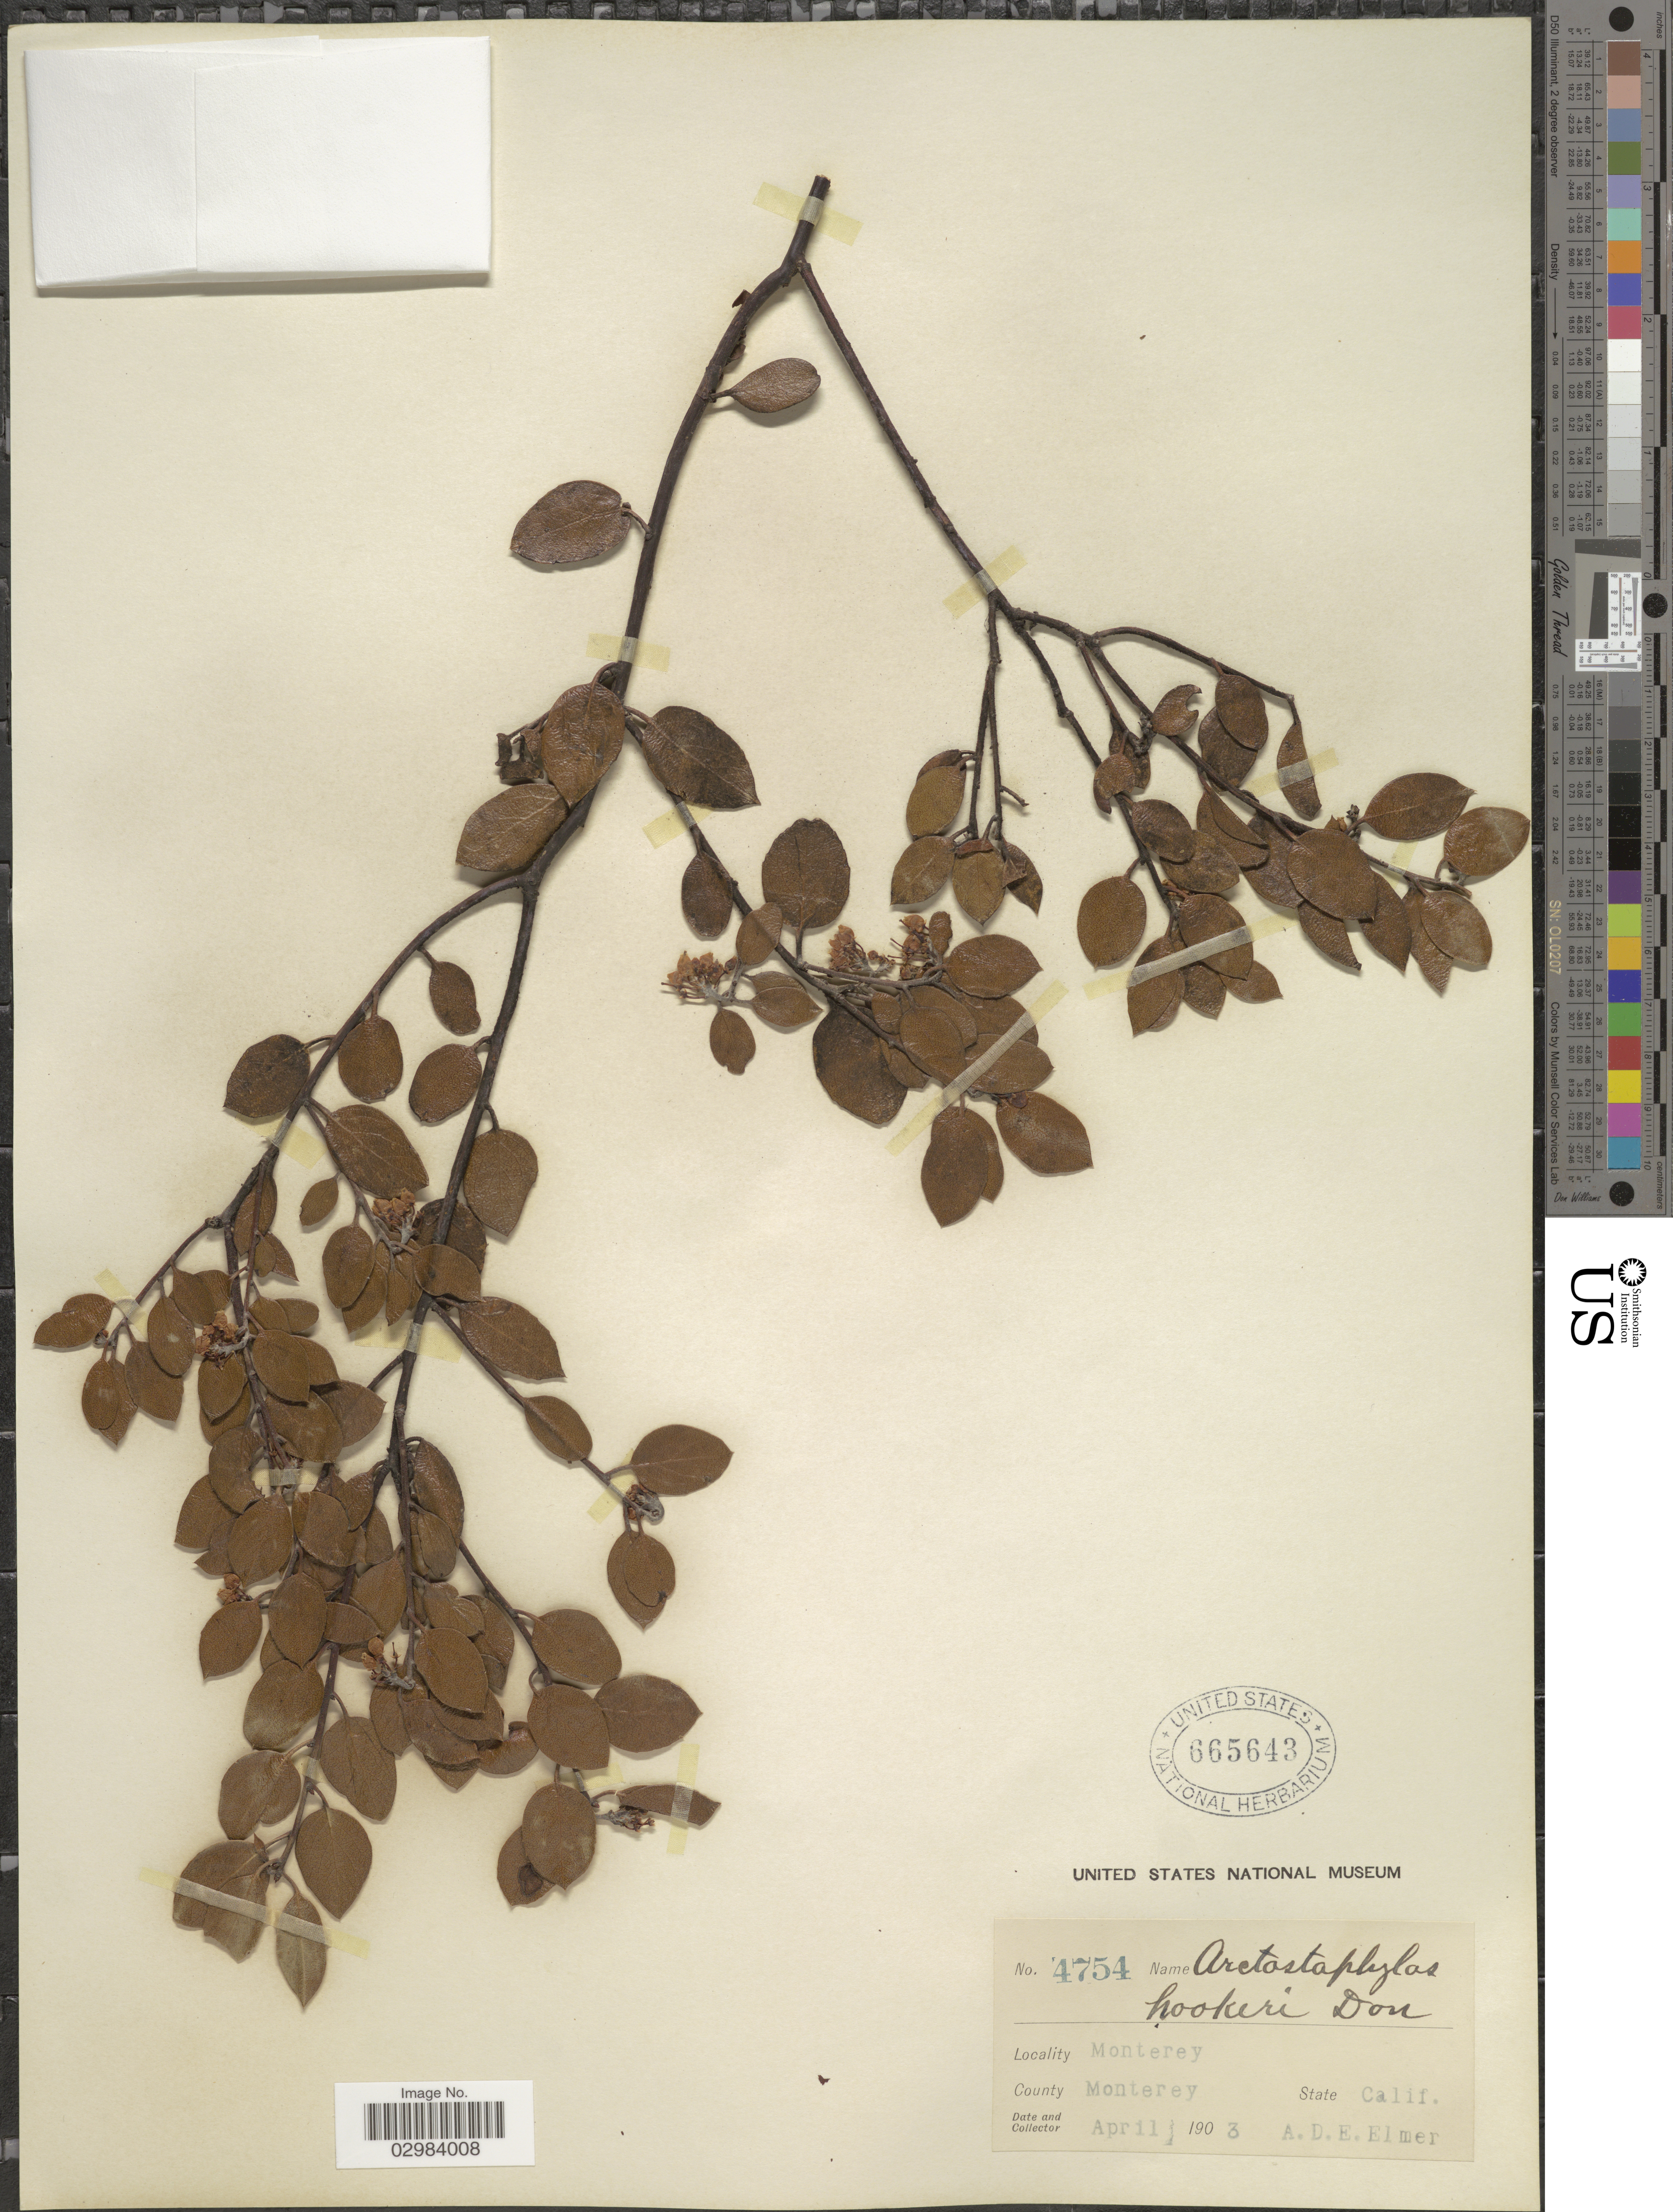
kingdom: Plantae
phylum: Tracheophyta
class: Magnoliopsida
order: Ericales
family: Ericaceae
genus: Arctostaphylos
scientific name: Arctostaphylos hookeri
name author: G. Don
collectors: A. D. E. Elmer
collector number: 4754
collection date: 1903-04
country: United States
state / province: California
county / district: Monterey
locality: Monterey, County Monterey.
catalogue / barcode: US 665643